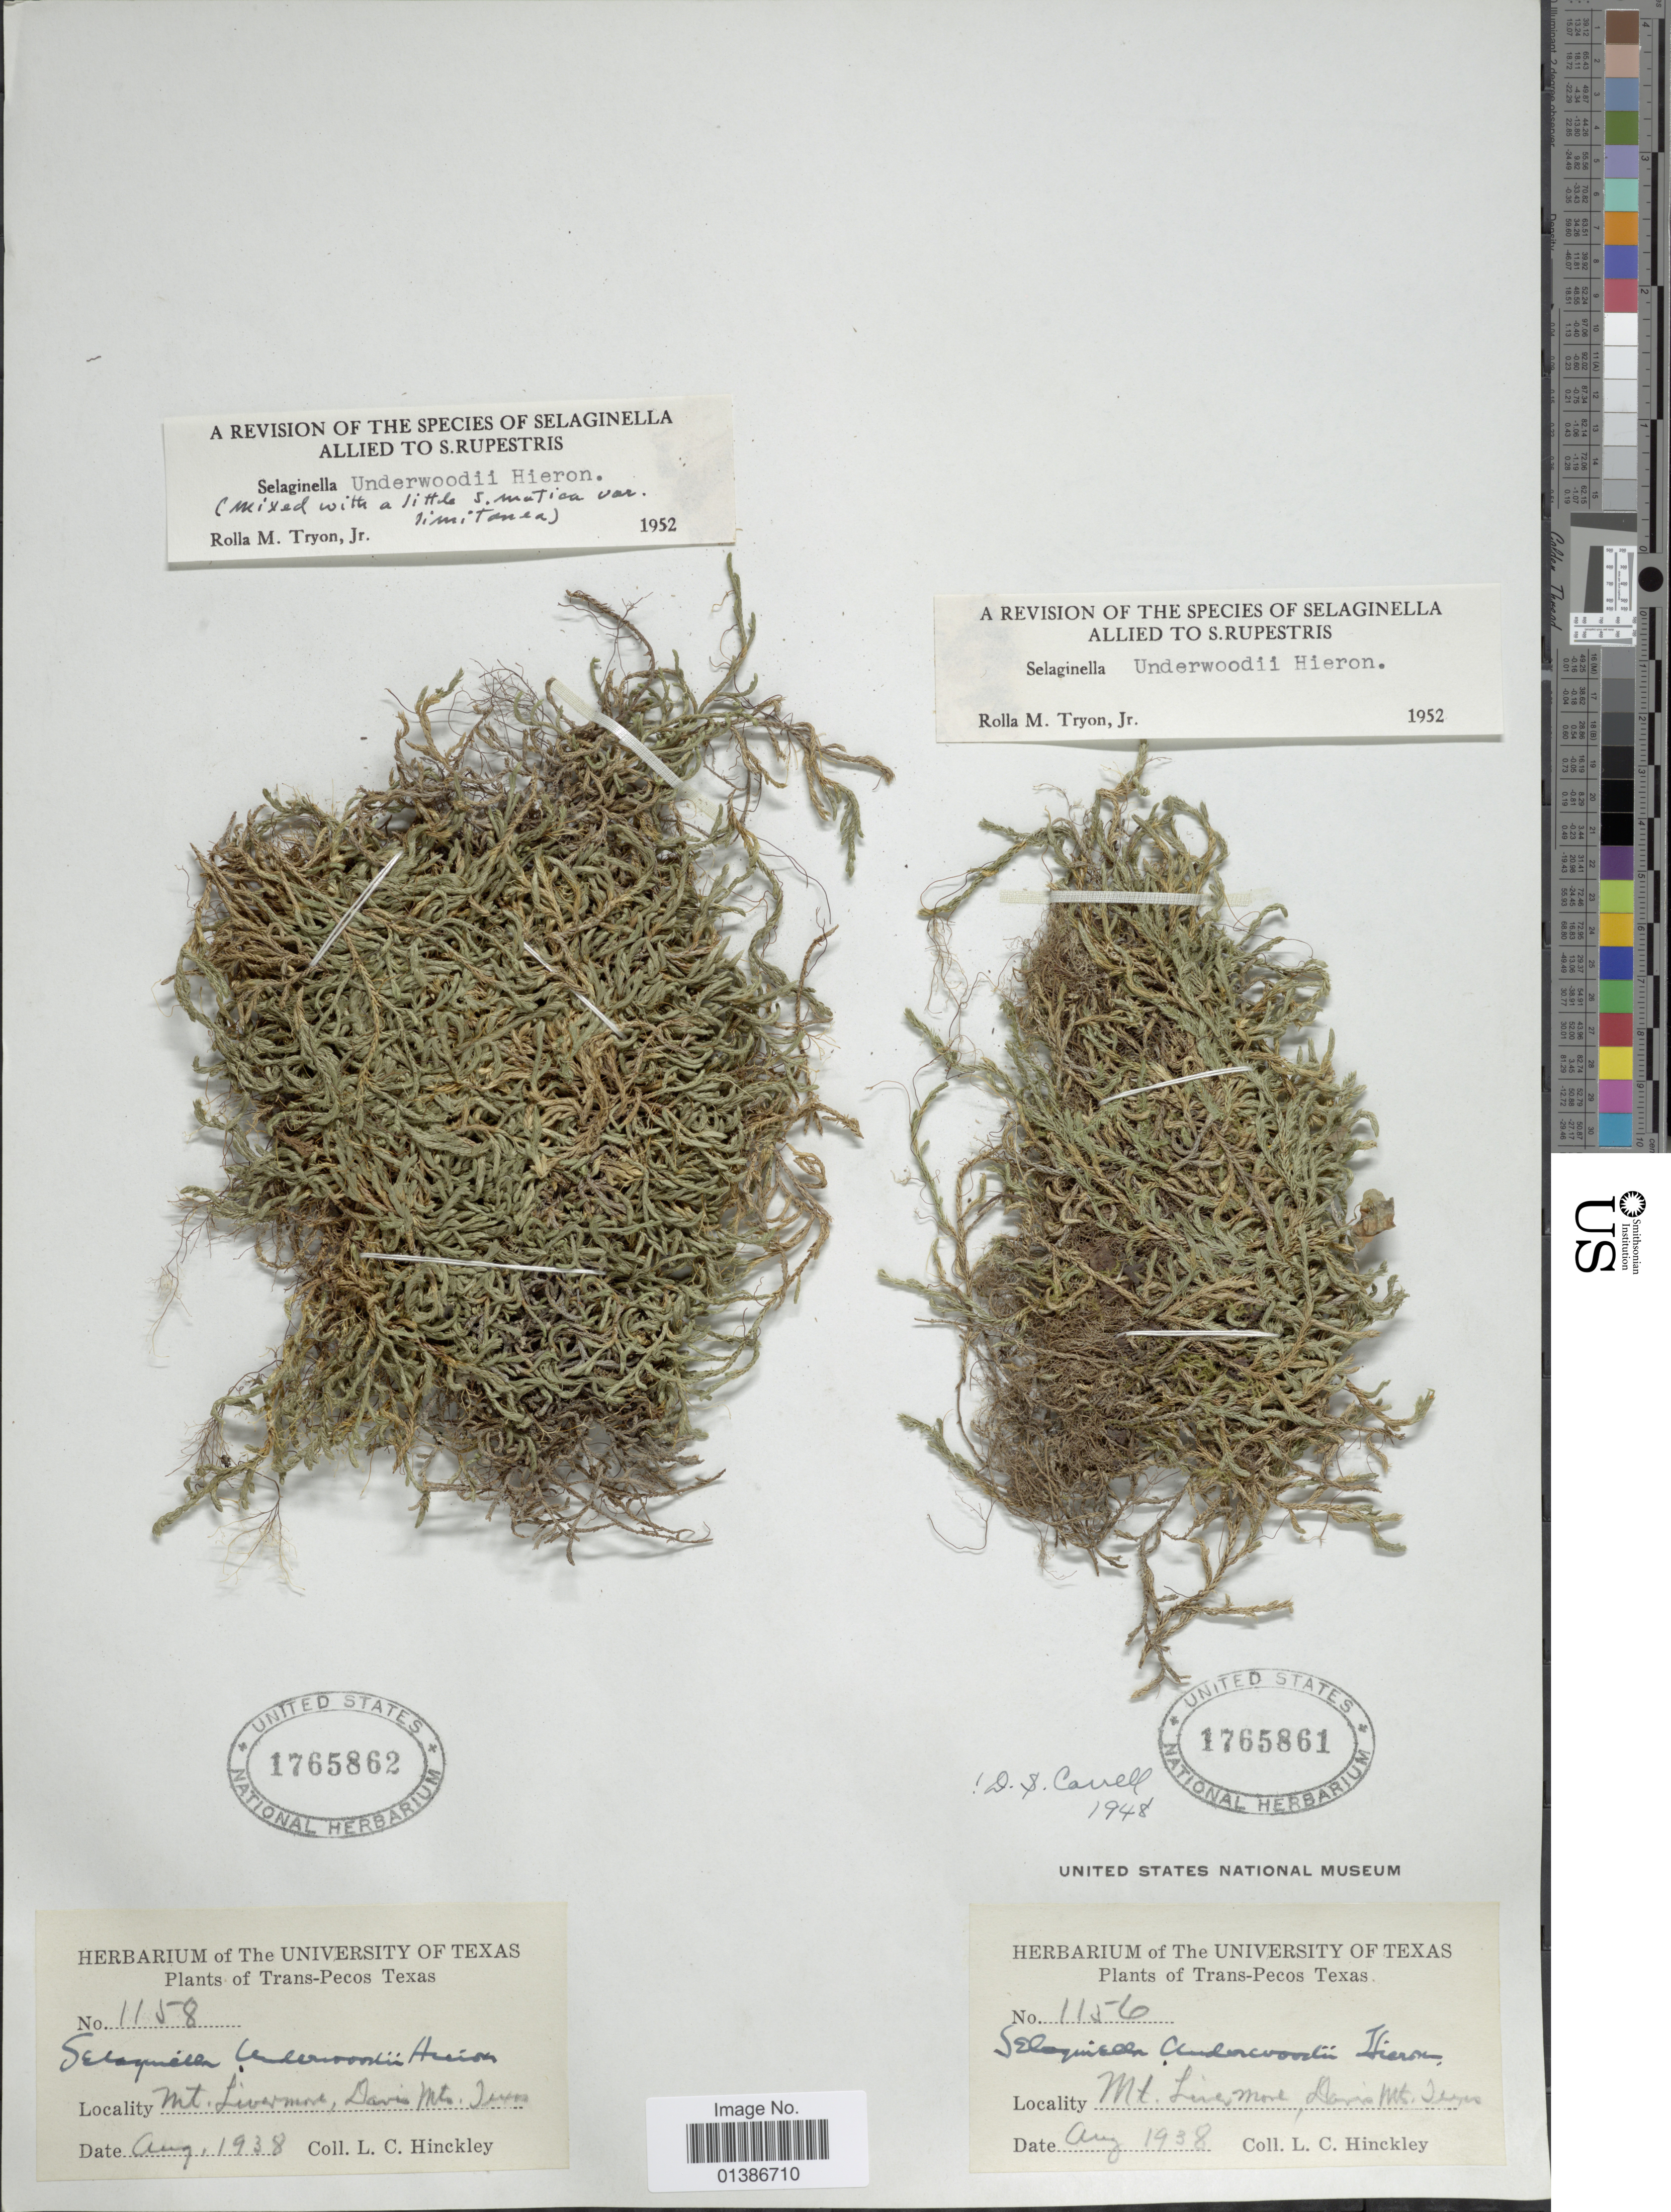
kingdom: Plantae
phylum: Tracheophyta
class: Lycopodiopsida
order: Selaginellales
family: Selaginellaceae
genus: Selaginella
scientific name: Selaginella underwoodii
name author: Hieron.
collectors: L. Hinckley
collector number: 1158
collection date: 1938-08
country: United States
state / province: Texas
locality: Trans-Pecos Texas. Mt. Livermore, Davis Mts.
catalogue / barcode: US 1765862-2